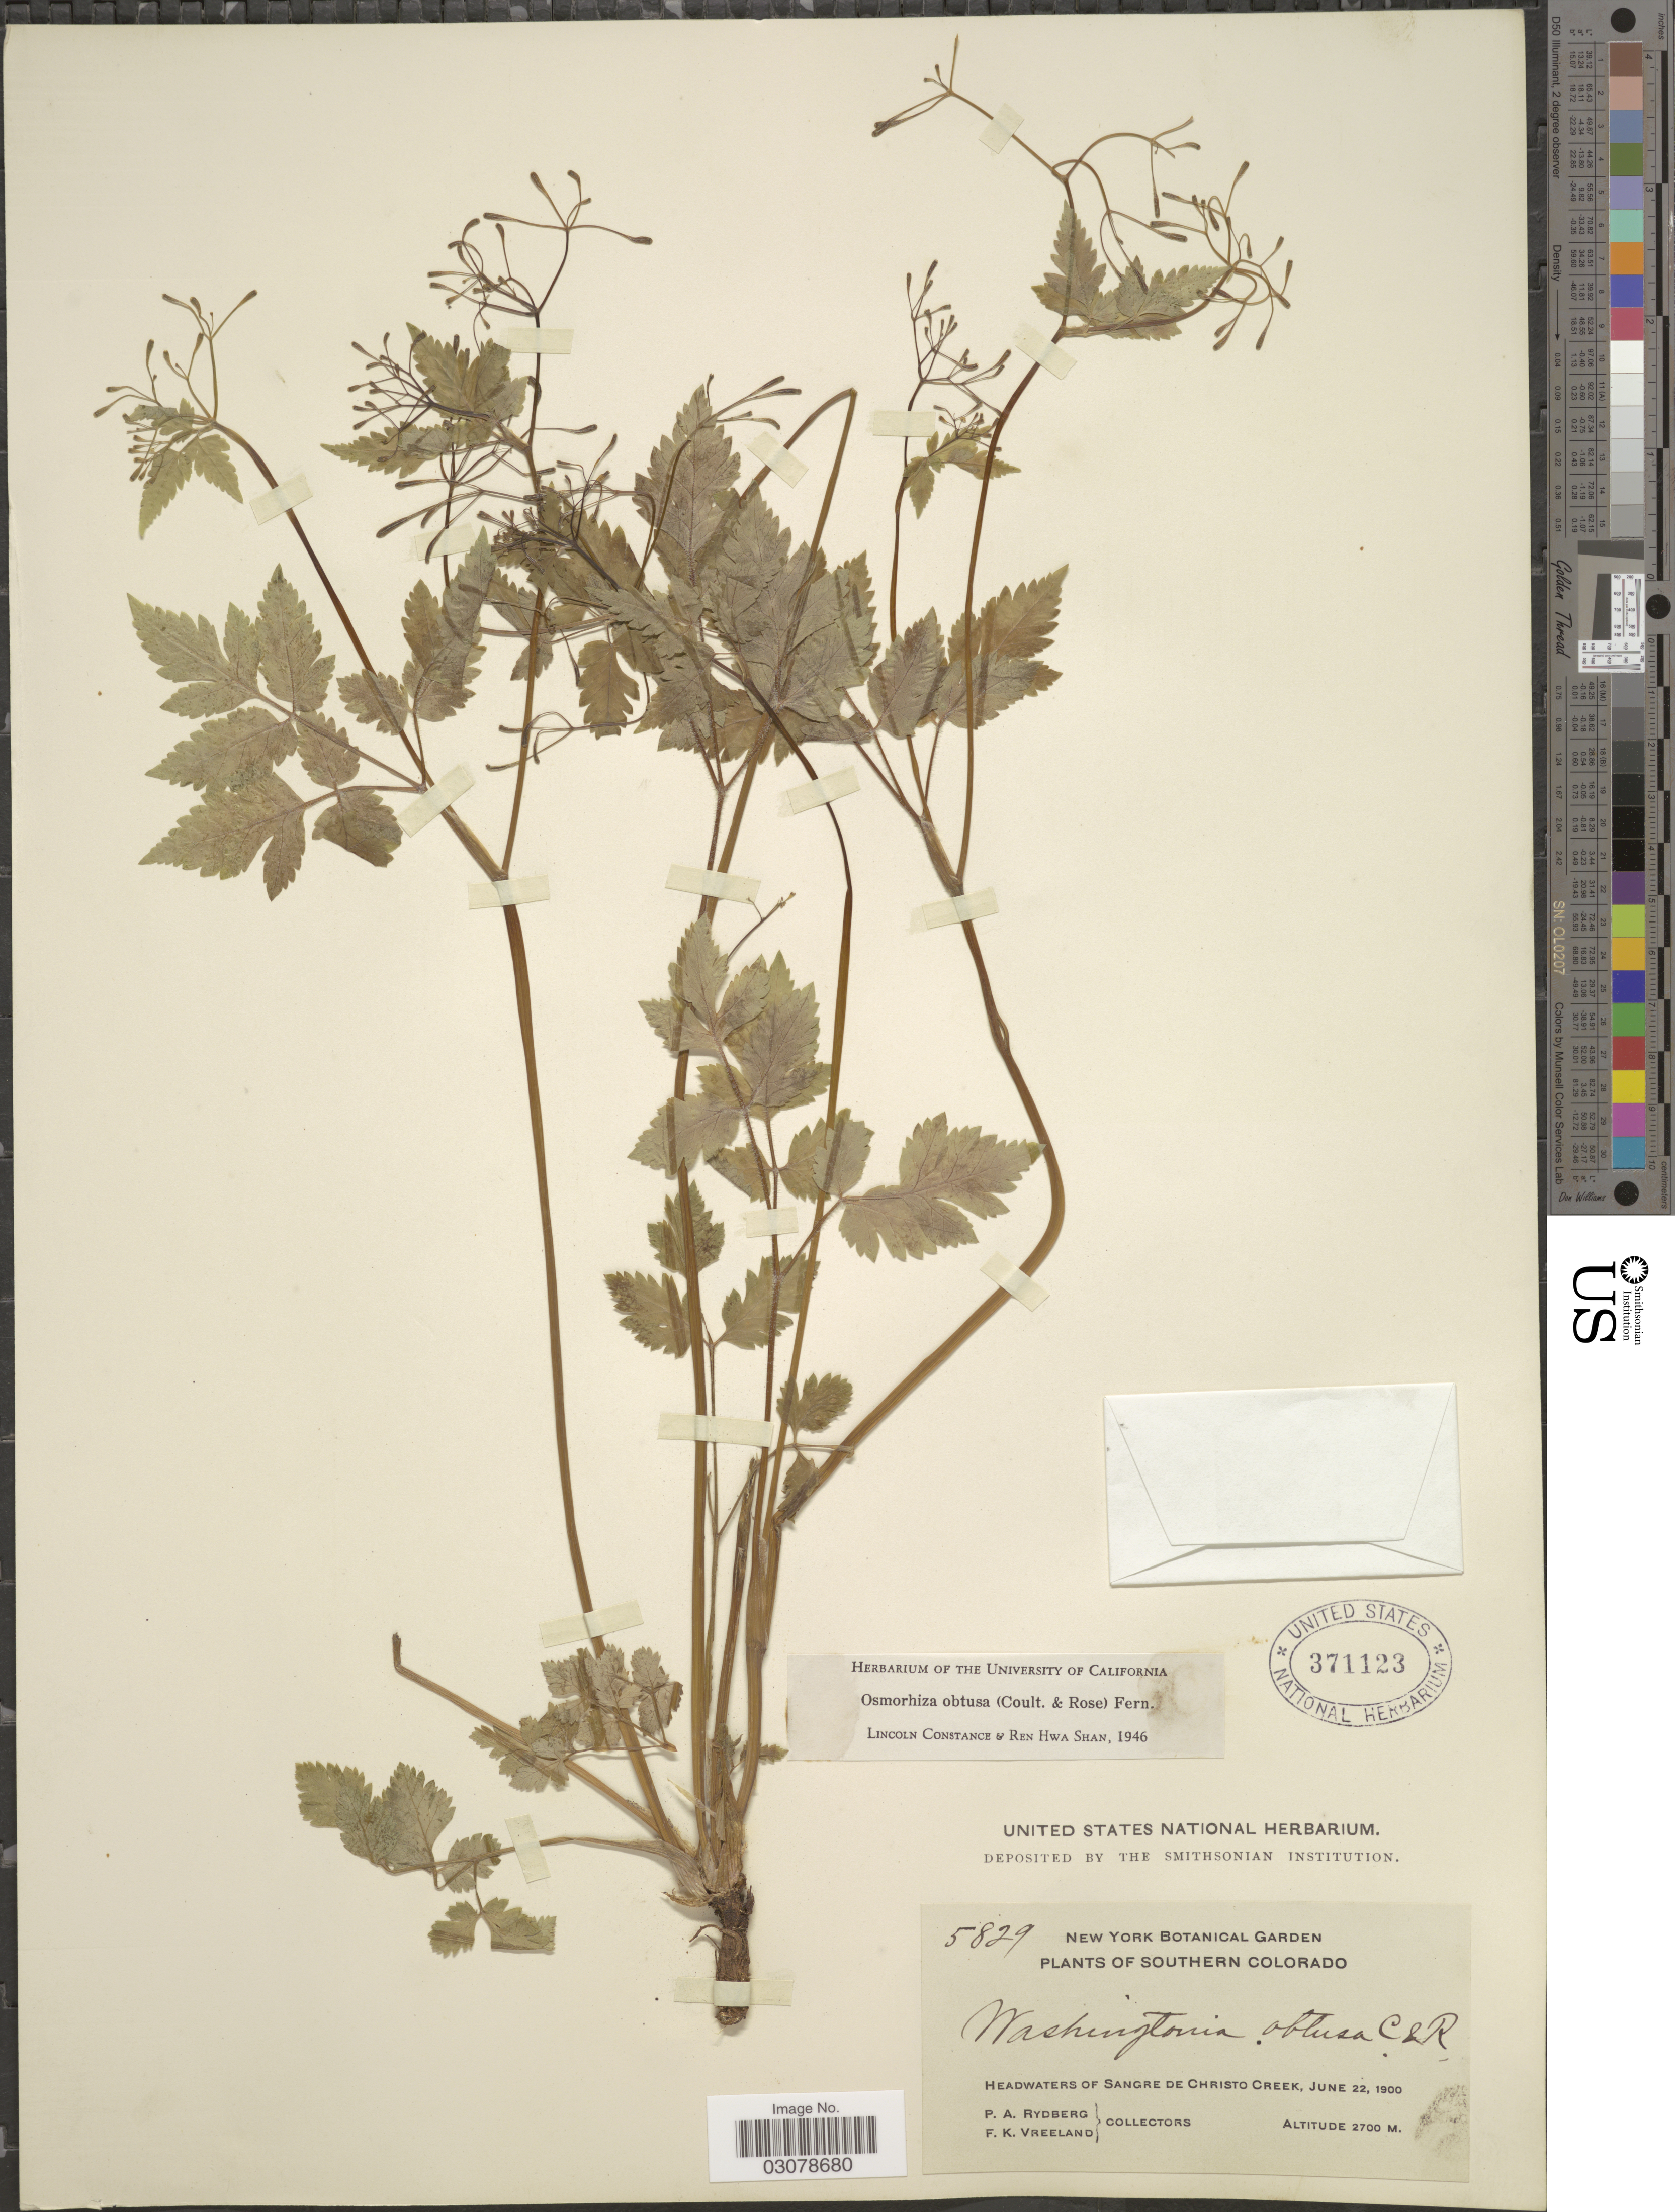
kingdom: Plantae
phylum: Tracheophyta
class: Magnoliopsida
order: Apiales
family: Apiaceae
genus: Osmorhiza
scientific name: Osmorhiza obtusa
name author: (J.M. Coult. & Rose) Fernald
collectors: P. A. Rydberg & F. Vreeland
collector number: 5829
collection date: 1900-06-22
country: United States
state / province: Colorado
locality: Southern Colorado, Headwaters of Sangre De Christo Creek.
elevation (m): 2700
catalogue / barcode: US 371123